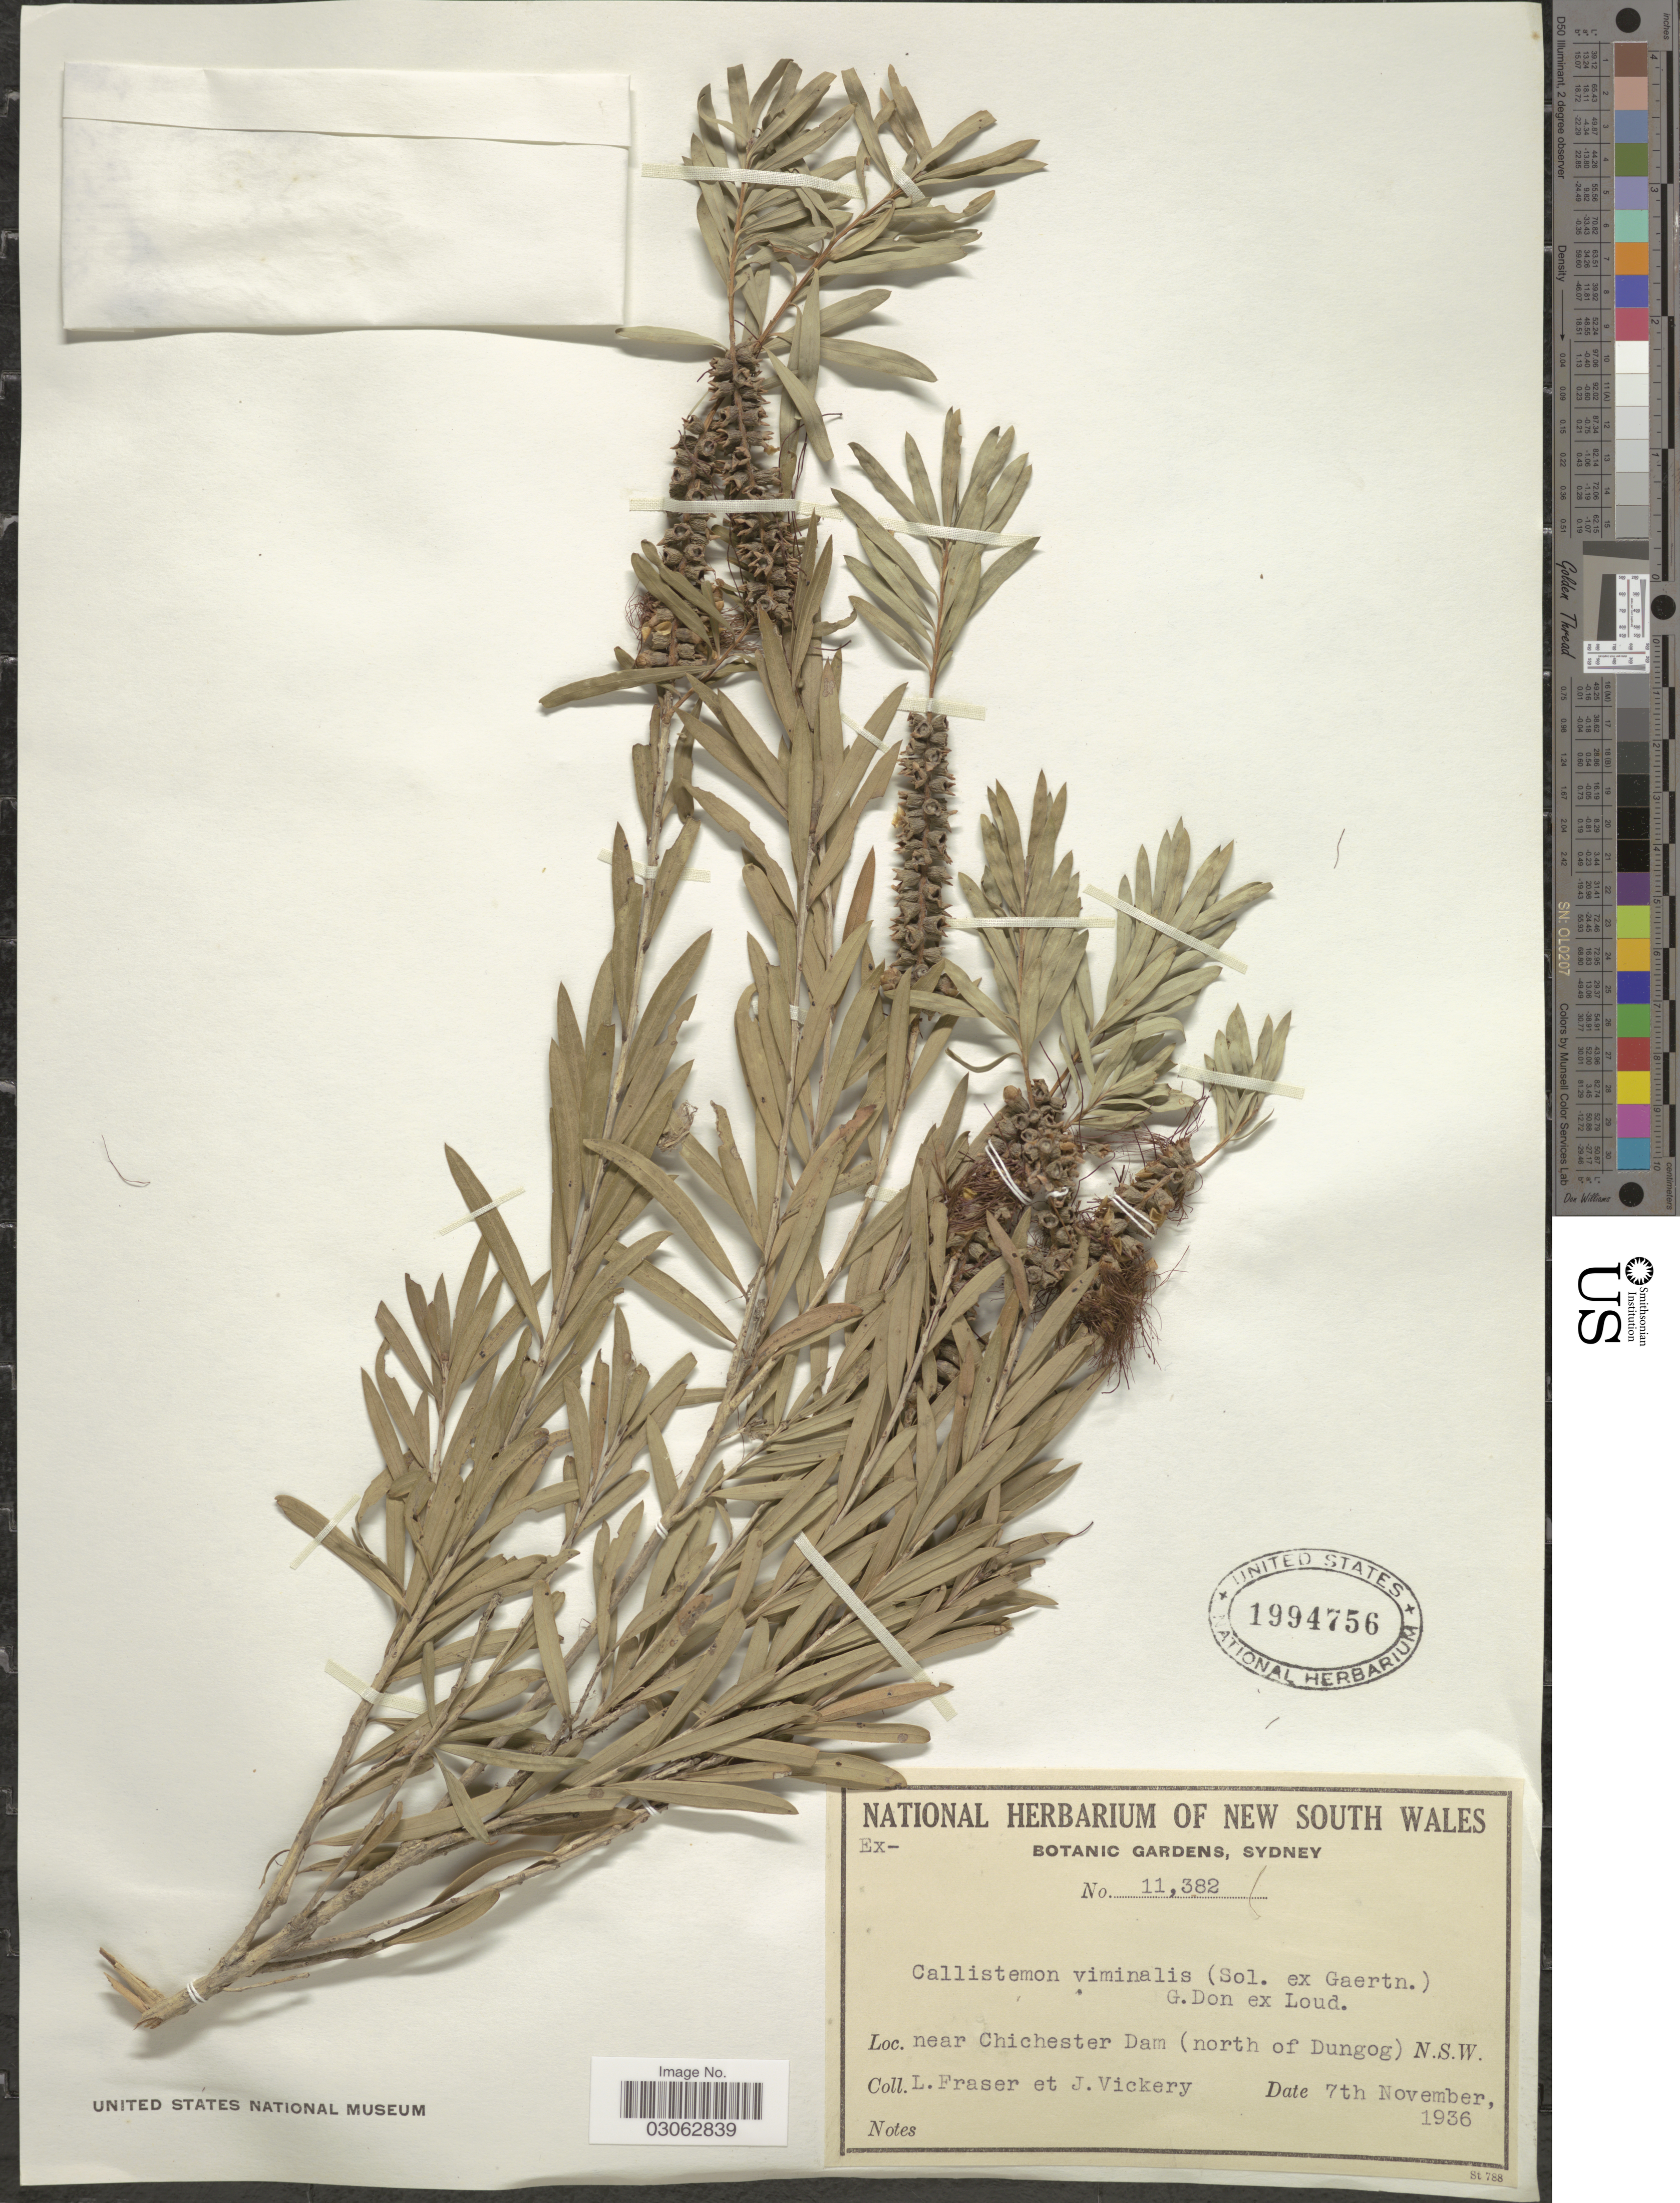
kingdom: Plantae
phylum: Tracheophyta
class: Magnoliopsida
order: Myrtales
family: Myrtaceae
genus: Callistemon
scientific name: Callistemon viminalis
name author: (Sol. ex Gaertn.) G. Don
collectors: L. Fraser & J. Vickery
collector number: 11382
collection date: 1936-11-07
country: Australia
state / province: New South Wales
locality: Near Chichester Dam (north of Dungog).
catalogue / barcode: US 1994756